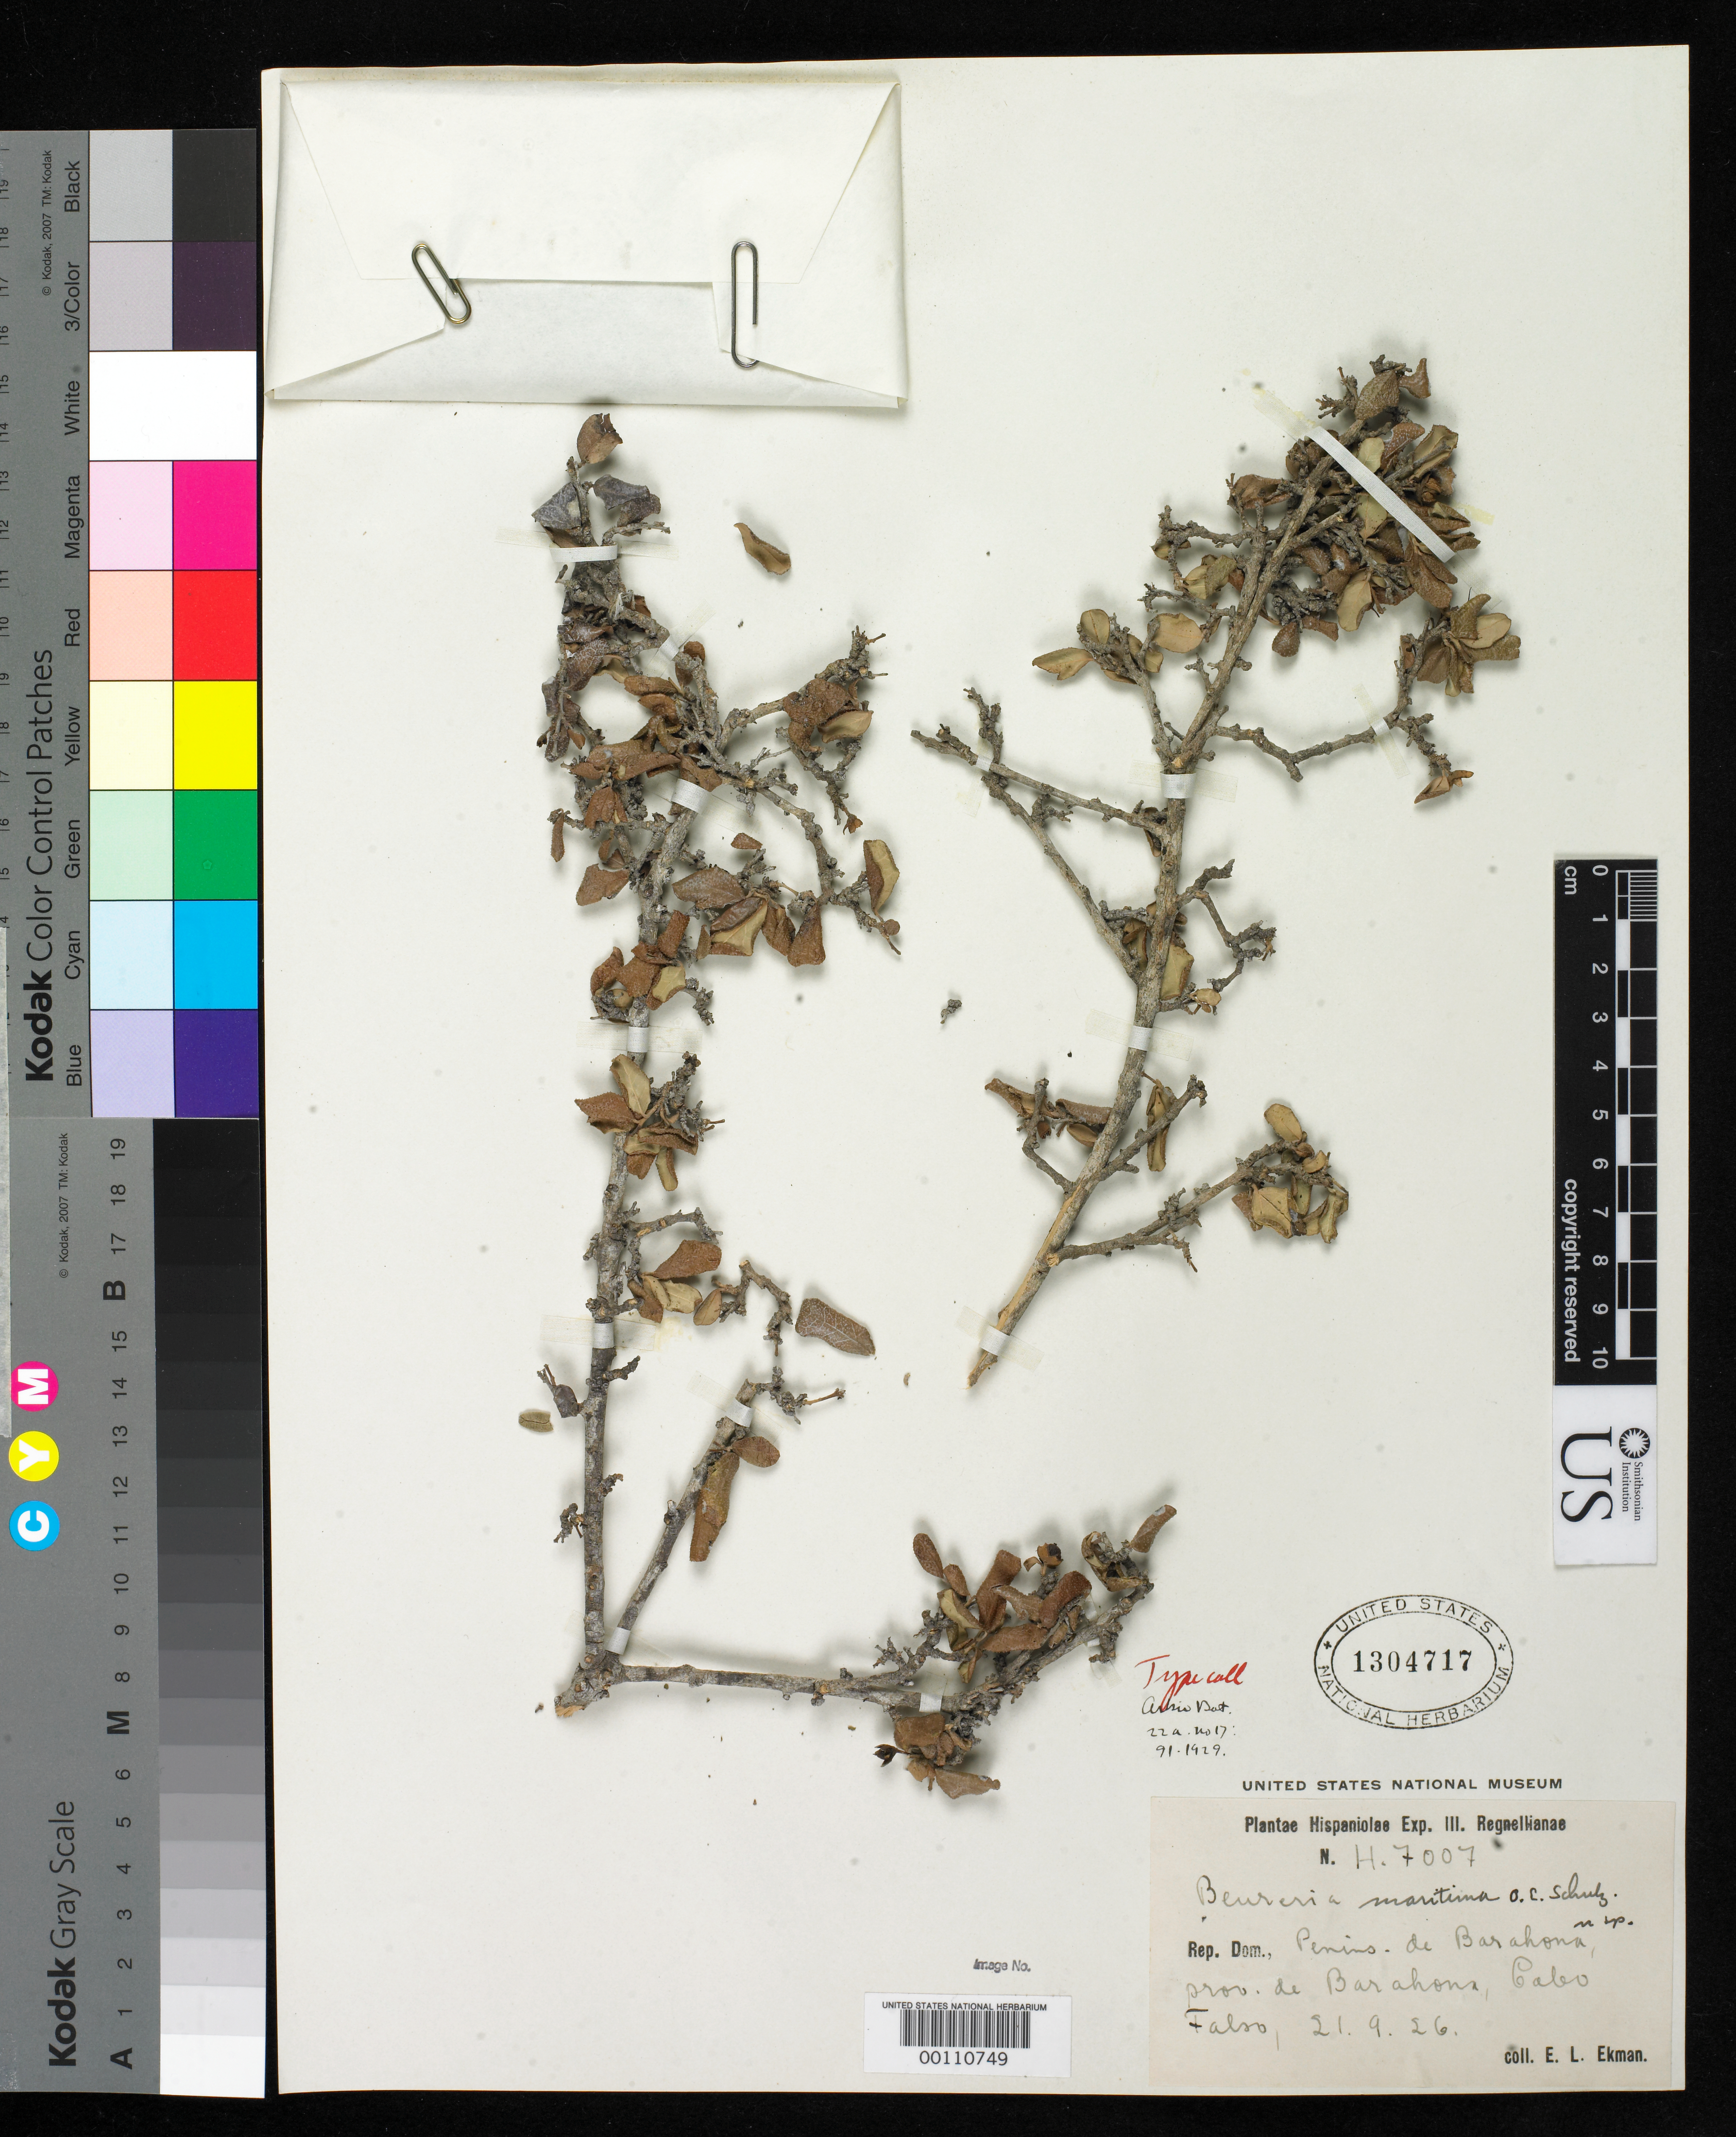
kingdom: Plantae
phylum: Tracheophyta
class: Magnoliopsida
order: Boraginales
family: Ehretiaceae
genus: Bourreria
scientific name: Bourreria maritima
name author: O.E. Schulz in Urb.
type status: Isotype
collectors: E. L. Ekman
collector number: H 7007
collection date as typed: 21 Sep 1926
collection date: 1926-09-21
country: Dominican Republic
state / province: Barahona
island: Hispaniola Island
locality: Cabo Falso.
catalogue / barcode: US 1304717